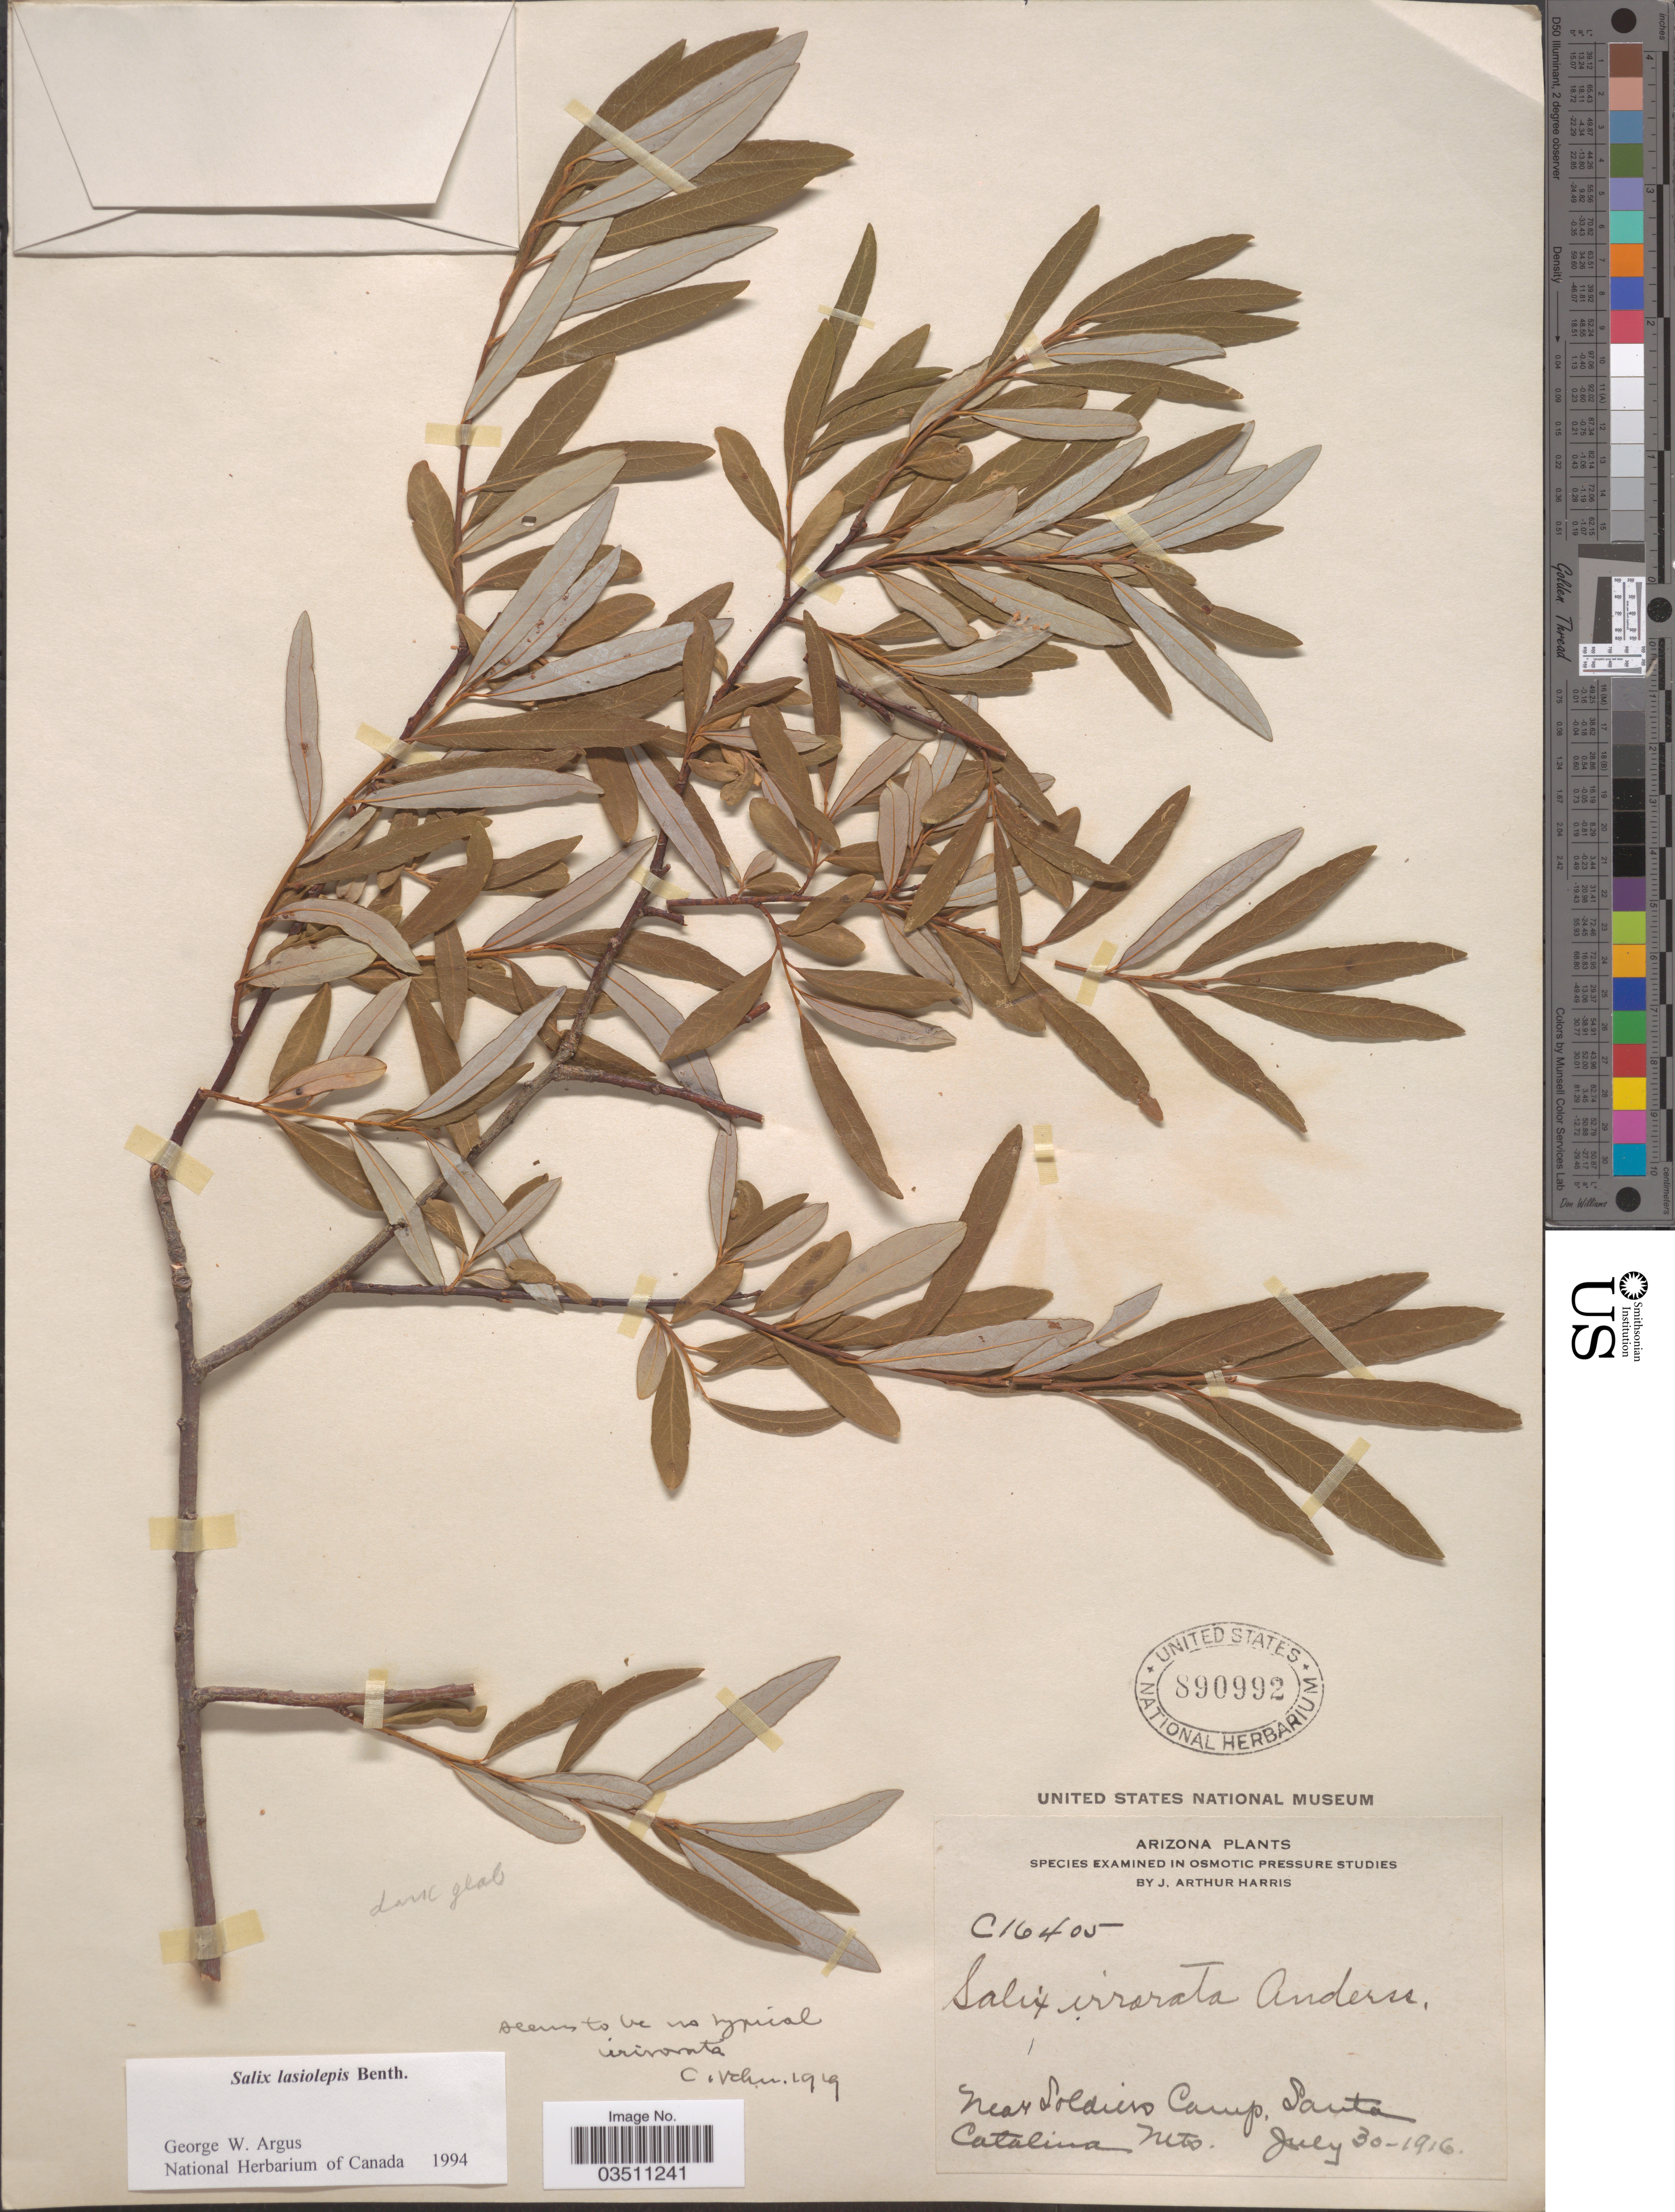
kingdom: Plantae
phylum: Tracheophyta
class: Magnoliopsida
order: Malpighiales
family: Salicaceae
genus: Salix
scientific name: Salix lasiolepis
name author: Benth.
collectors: J. A. Harris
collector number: C16405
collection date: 1916-07-30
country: United States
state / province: Arizona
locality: Near Soldiers Camp, Santa Catalina Mts.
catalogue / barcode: US 890992